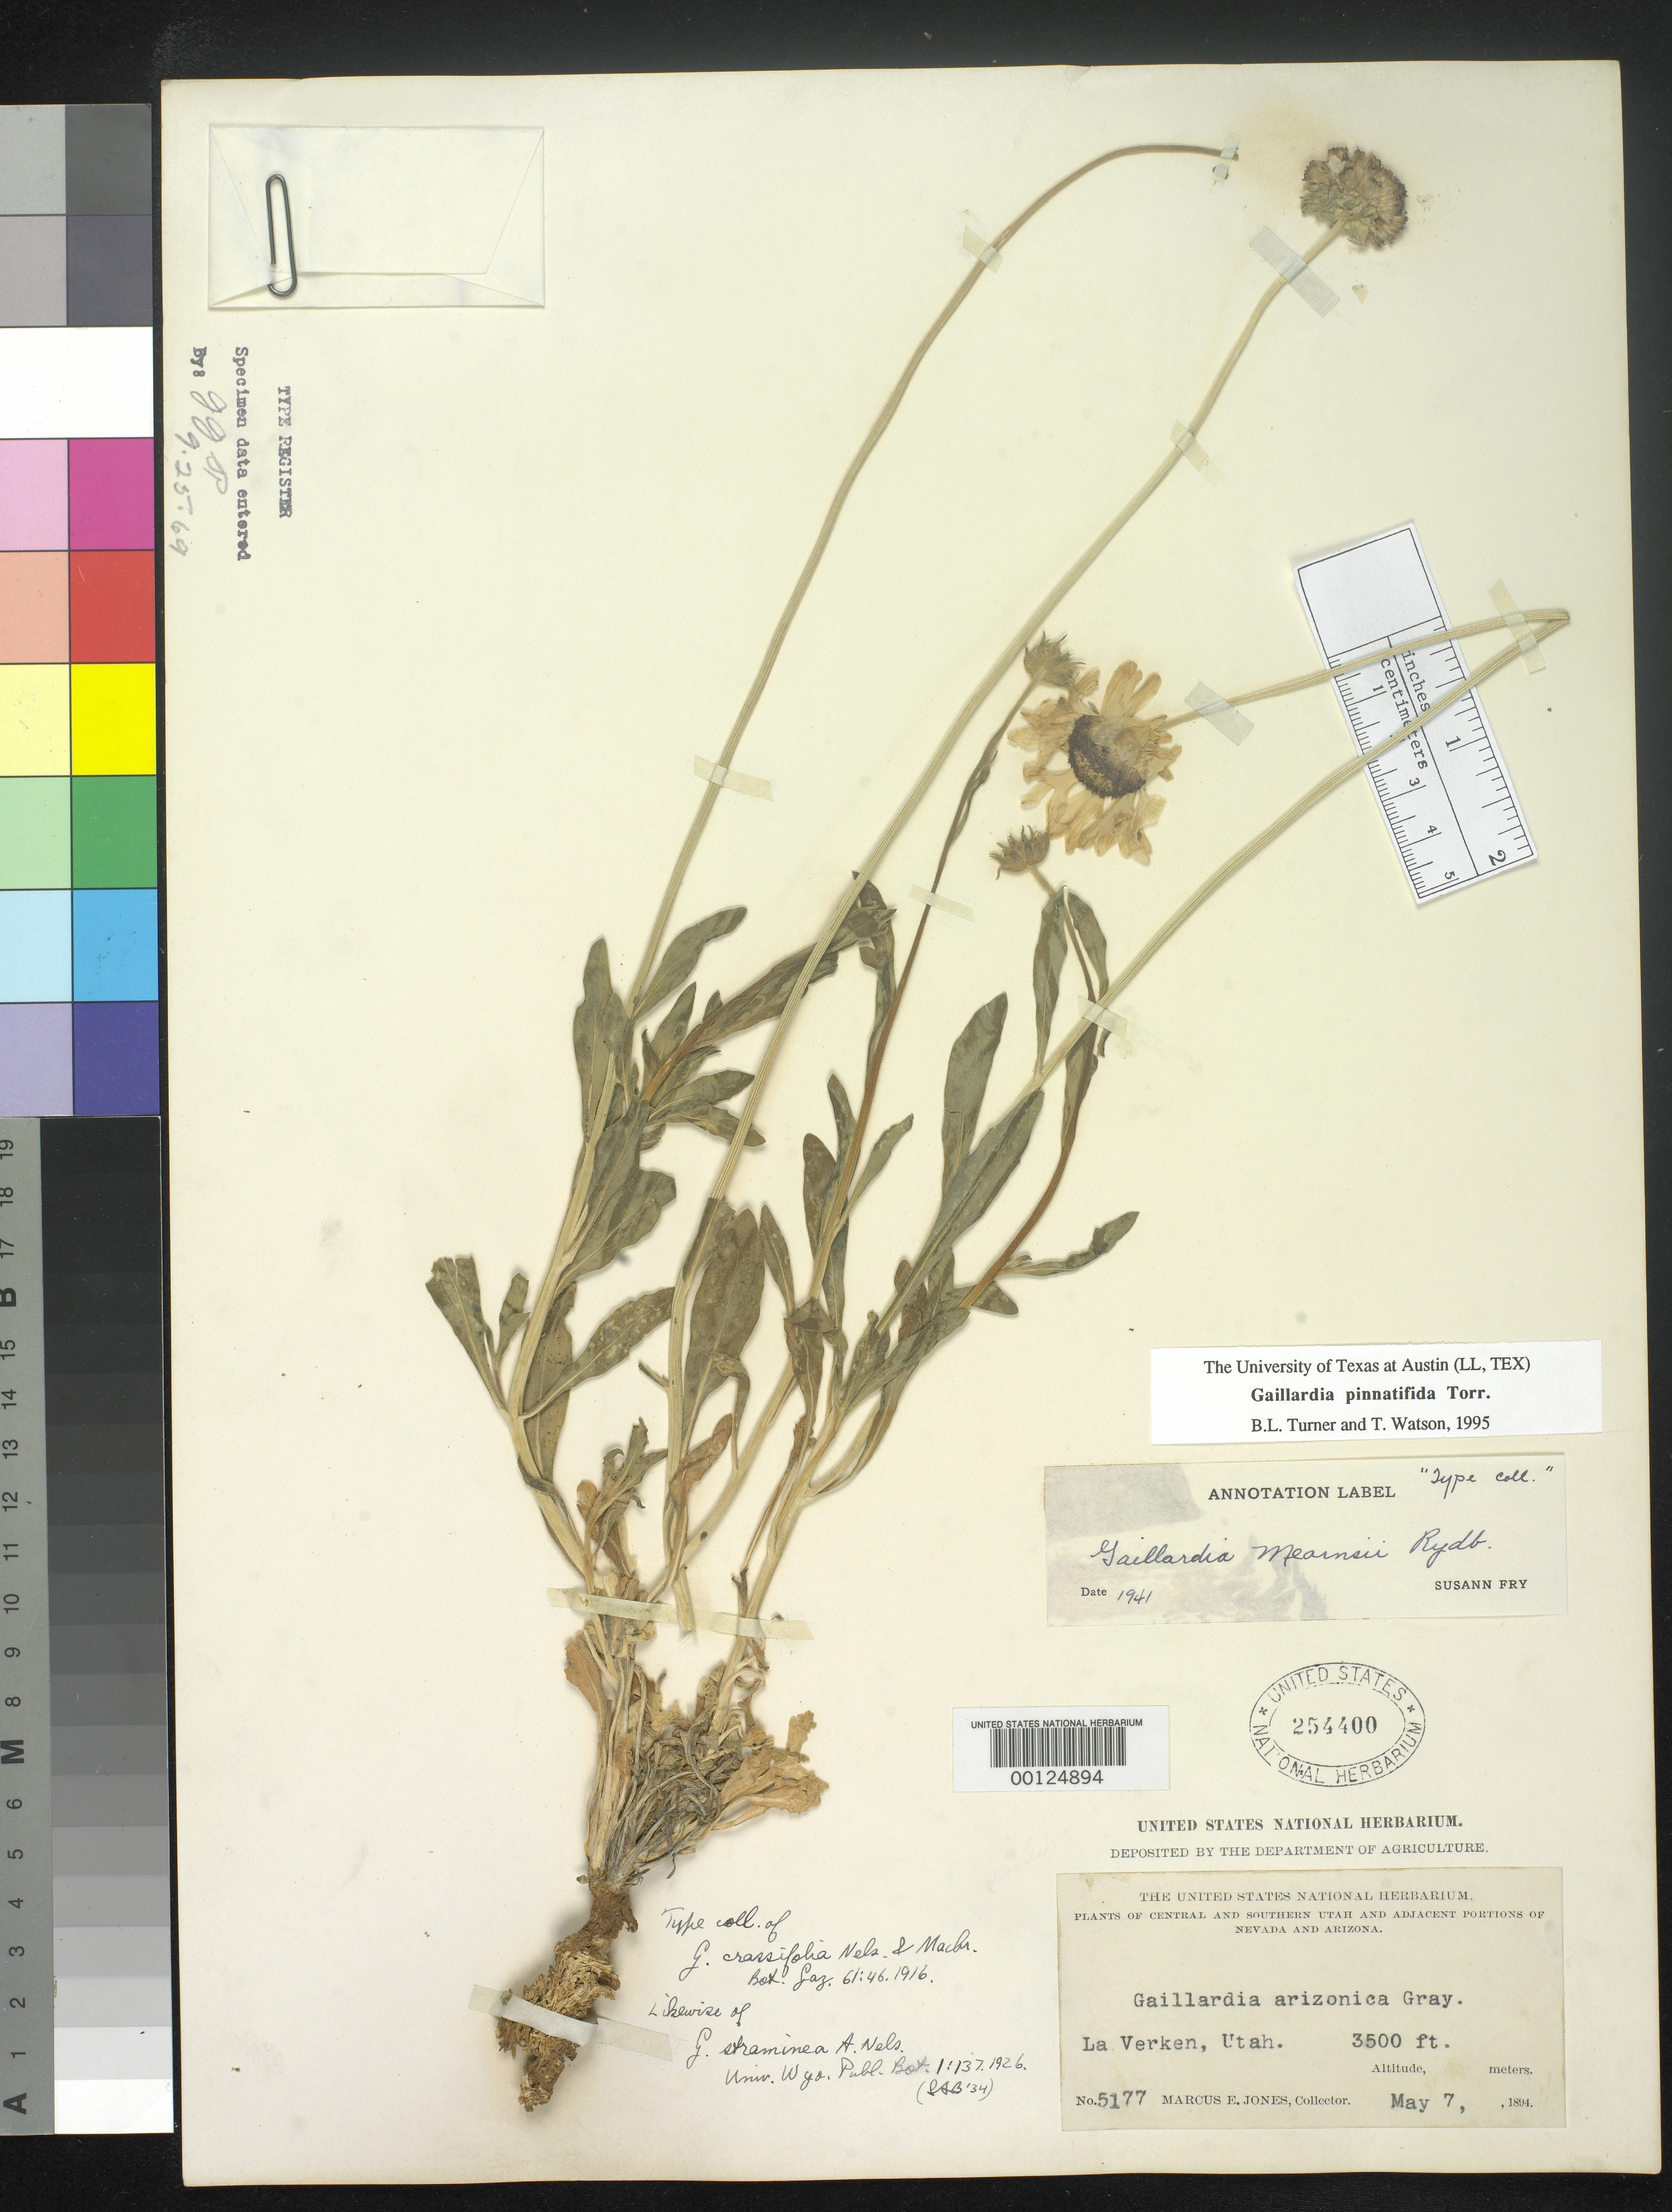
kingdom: Plantae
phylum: Tracheophyta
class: Magnoliopsida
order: Asterales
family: Asteraceae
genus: Gaillardia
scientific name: Gaillardia crassifolia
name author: A. Nelson & J.F. Macbr.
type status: Isotype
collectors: M. E. Jones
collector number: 5177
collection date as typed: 07 May 1894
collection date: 1894-05-07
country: United States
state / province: Utah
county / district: Washington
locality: La Verken, Utah.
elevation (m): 1067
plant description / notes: Also an isotype of Gaillardia straminea A. Nelson, nom. illeg.; Nom. illeg., based on same type as Gaillardia crassifolia A. Nelson & J.F. Macbr.; Also an isotype of Gaillardia crassifolia A. Nelson & J.F. Macbr.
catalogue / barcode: US 254400